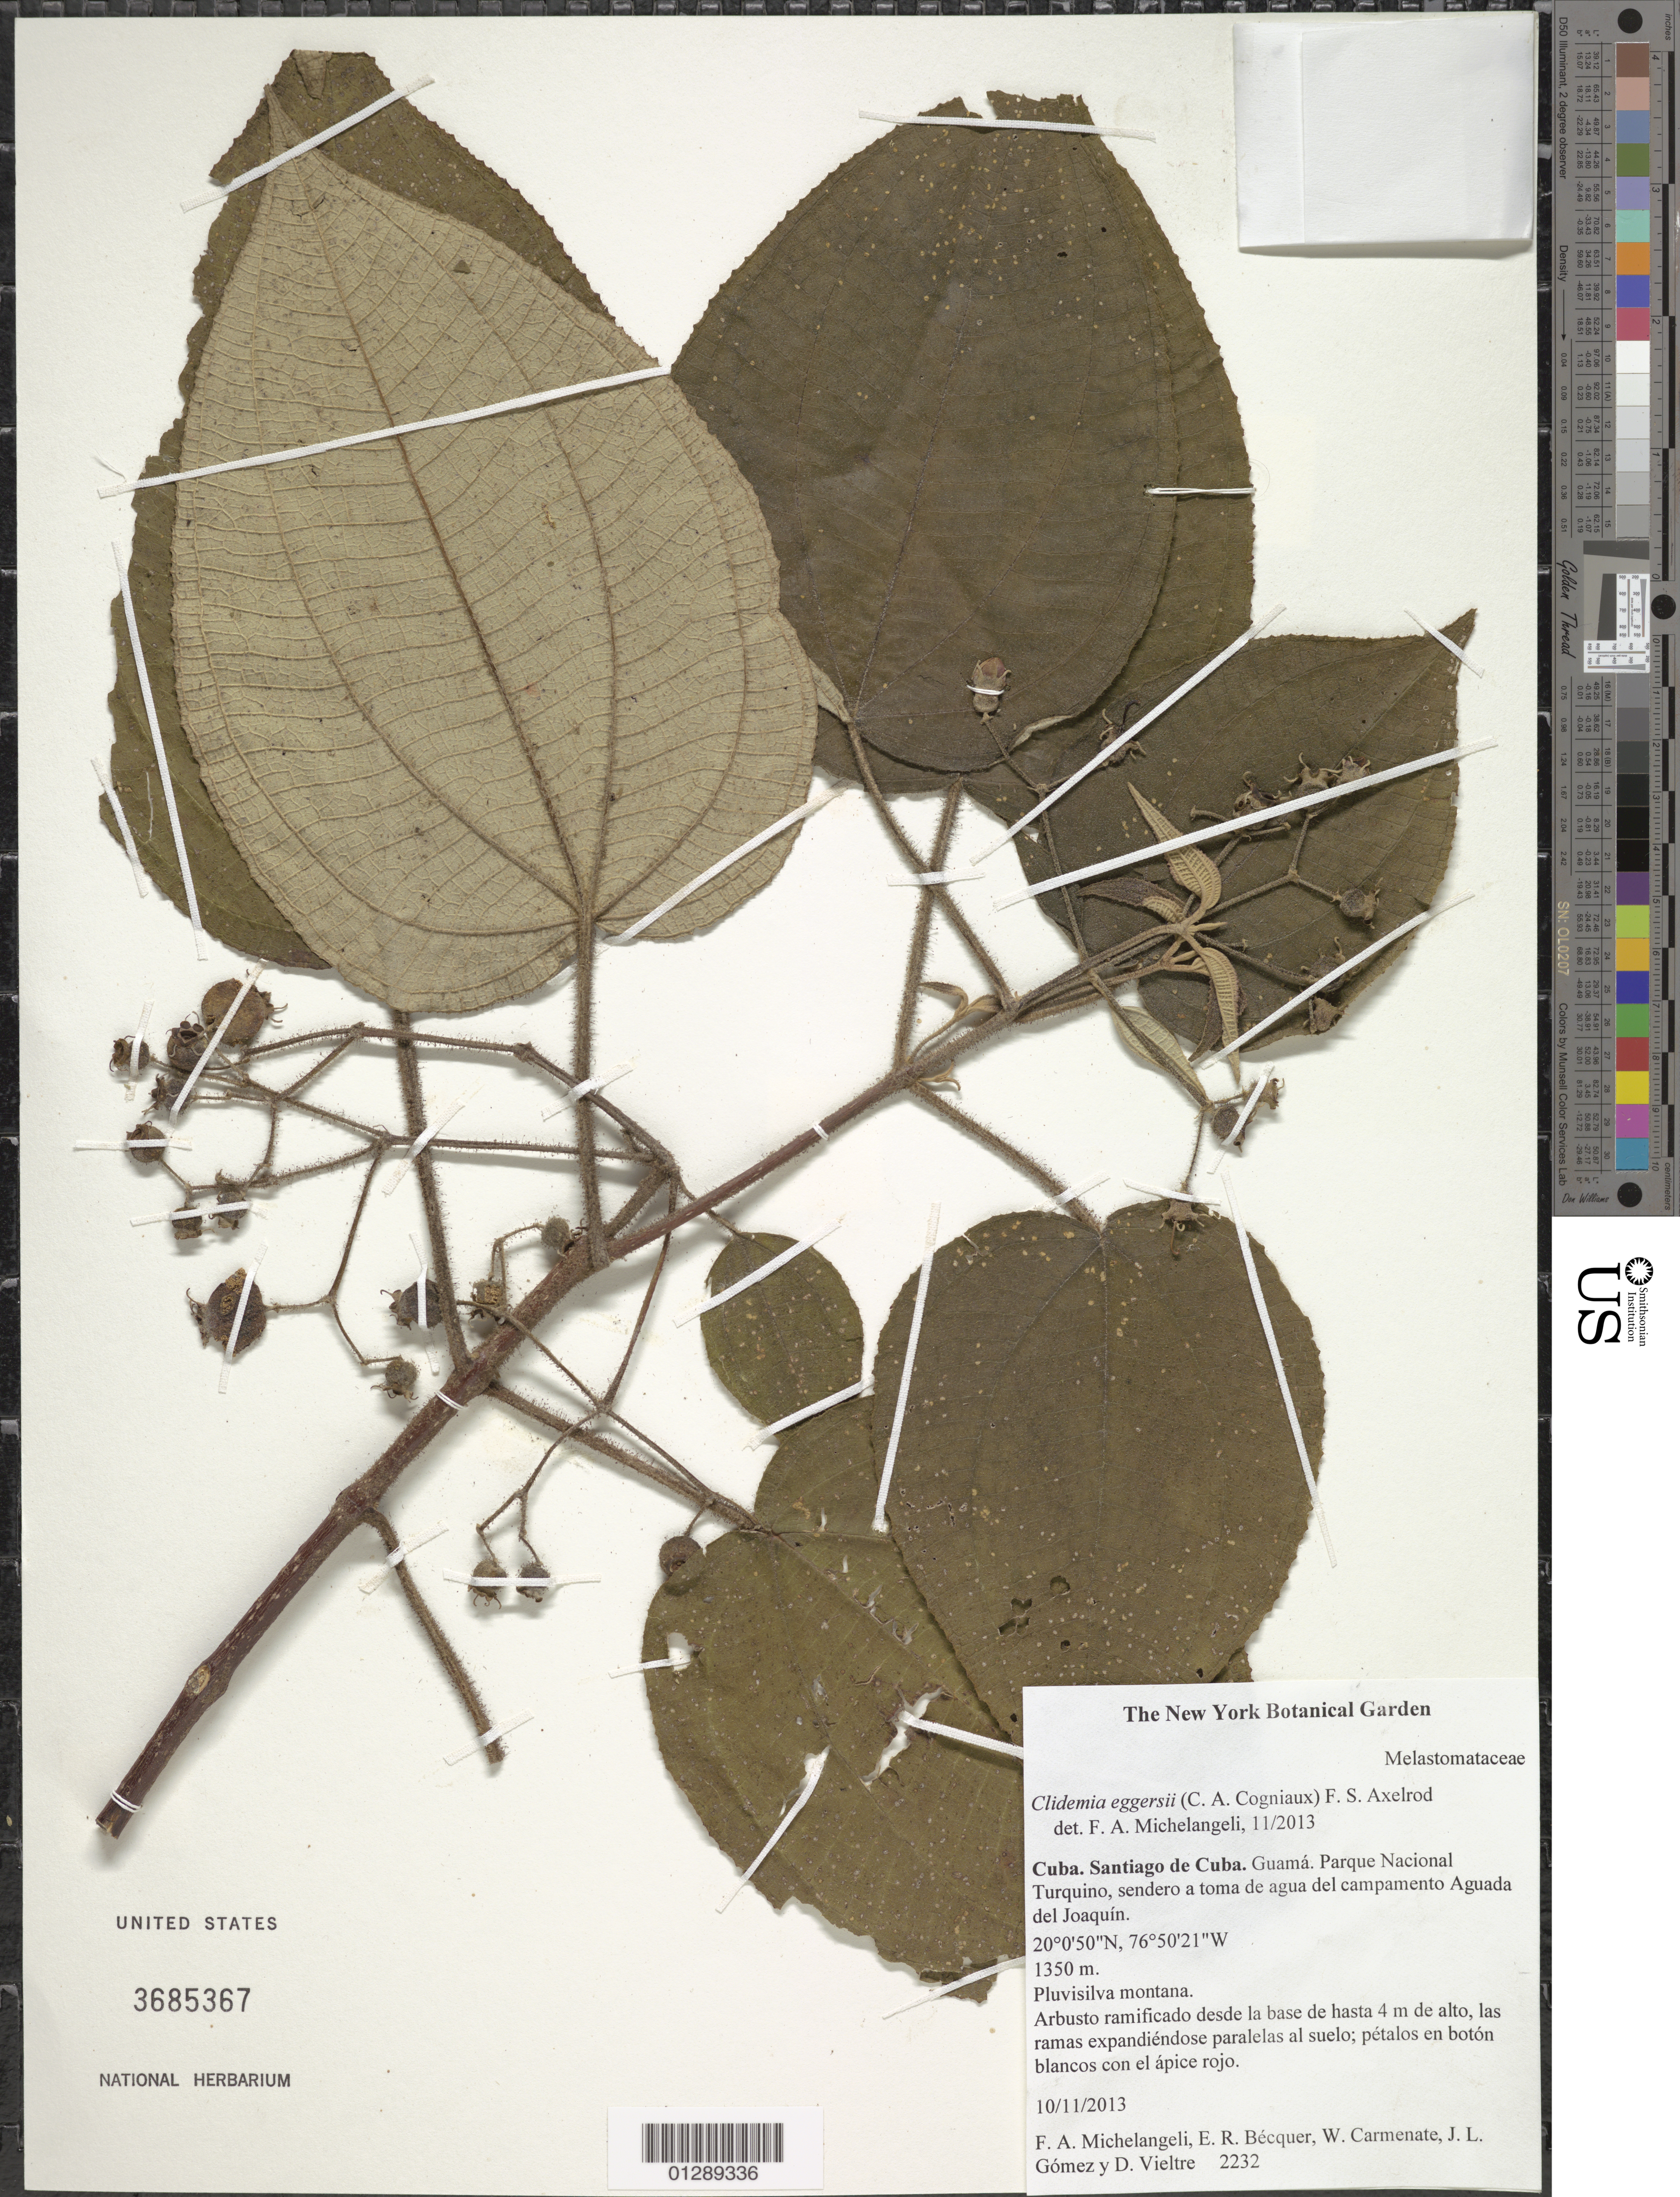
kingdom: Plantae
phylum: Tracheophyta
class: Magnoliopsida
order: Myrtales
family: Melastomataceae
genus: Clidemia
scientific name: Clidemia eggersii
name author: (Cogn.) F.S. Axelrod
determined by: Michelangeli, F. A.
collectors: F. A. Michelangeli, E. R. Bécquer Granados, W. Carmenate, J. Gomez & D. Vieltre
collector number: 2232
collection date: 2013-11-10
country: Cuba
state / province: Santiago de Cuba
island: Cuba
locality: Guamá. Parque Nacional Turquino, sendero a toma de agua del campamento Aguada del Joaquín.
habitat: Pluvisilva montana.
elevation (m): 1350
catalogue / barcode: US 3685367